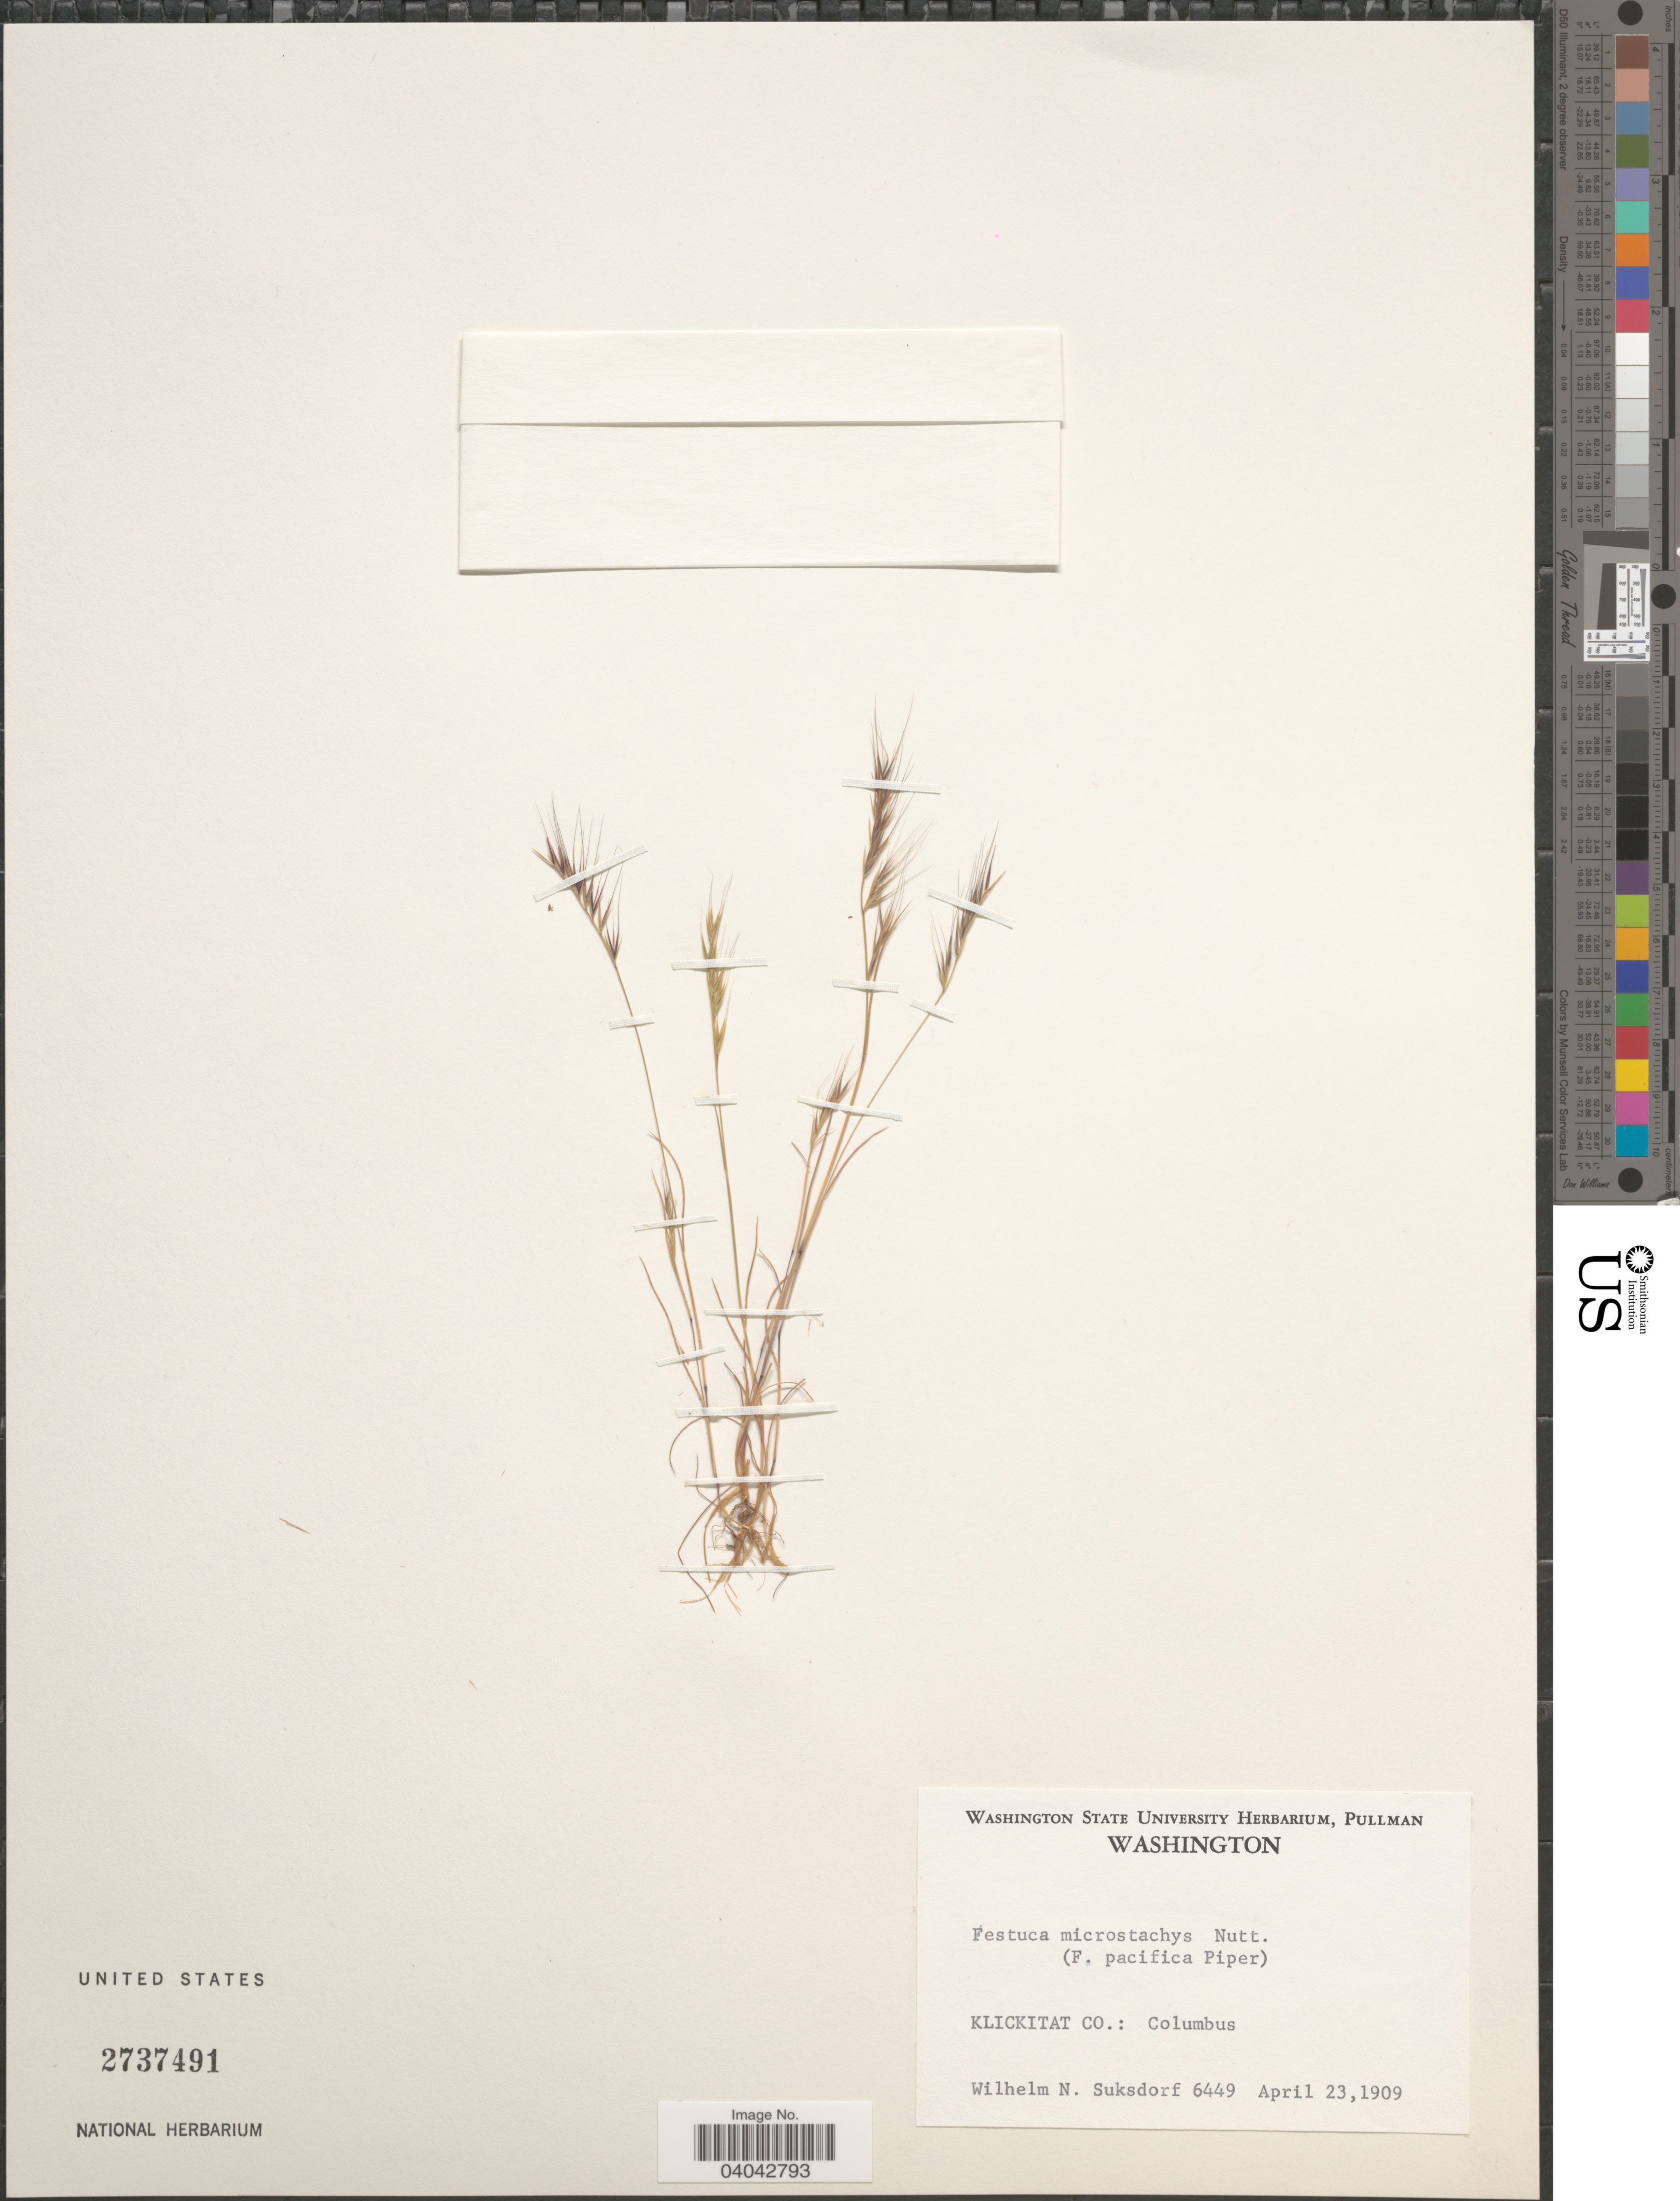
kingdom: Plantae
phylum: Tracheophyta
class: Liliopsida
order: Poales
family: Poaceae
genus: Festuca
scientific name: Festuca microstachys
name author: Nutt.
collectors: W. N. Suksdorf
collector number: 6449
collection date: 1909-04-23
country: United States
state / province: Washington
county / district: Klickitat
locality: Klickitat Co.: Columbus.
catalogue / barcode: US 2737491